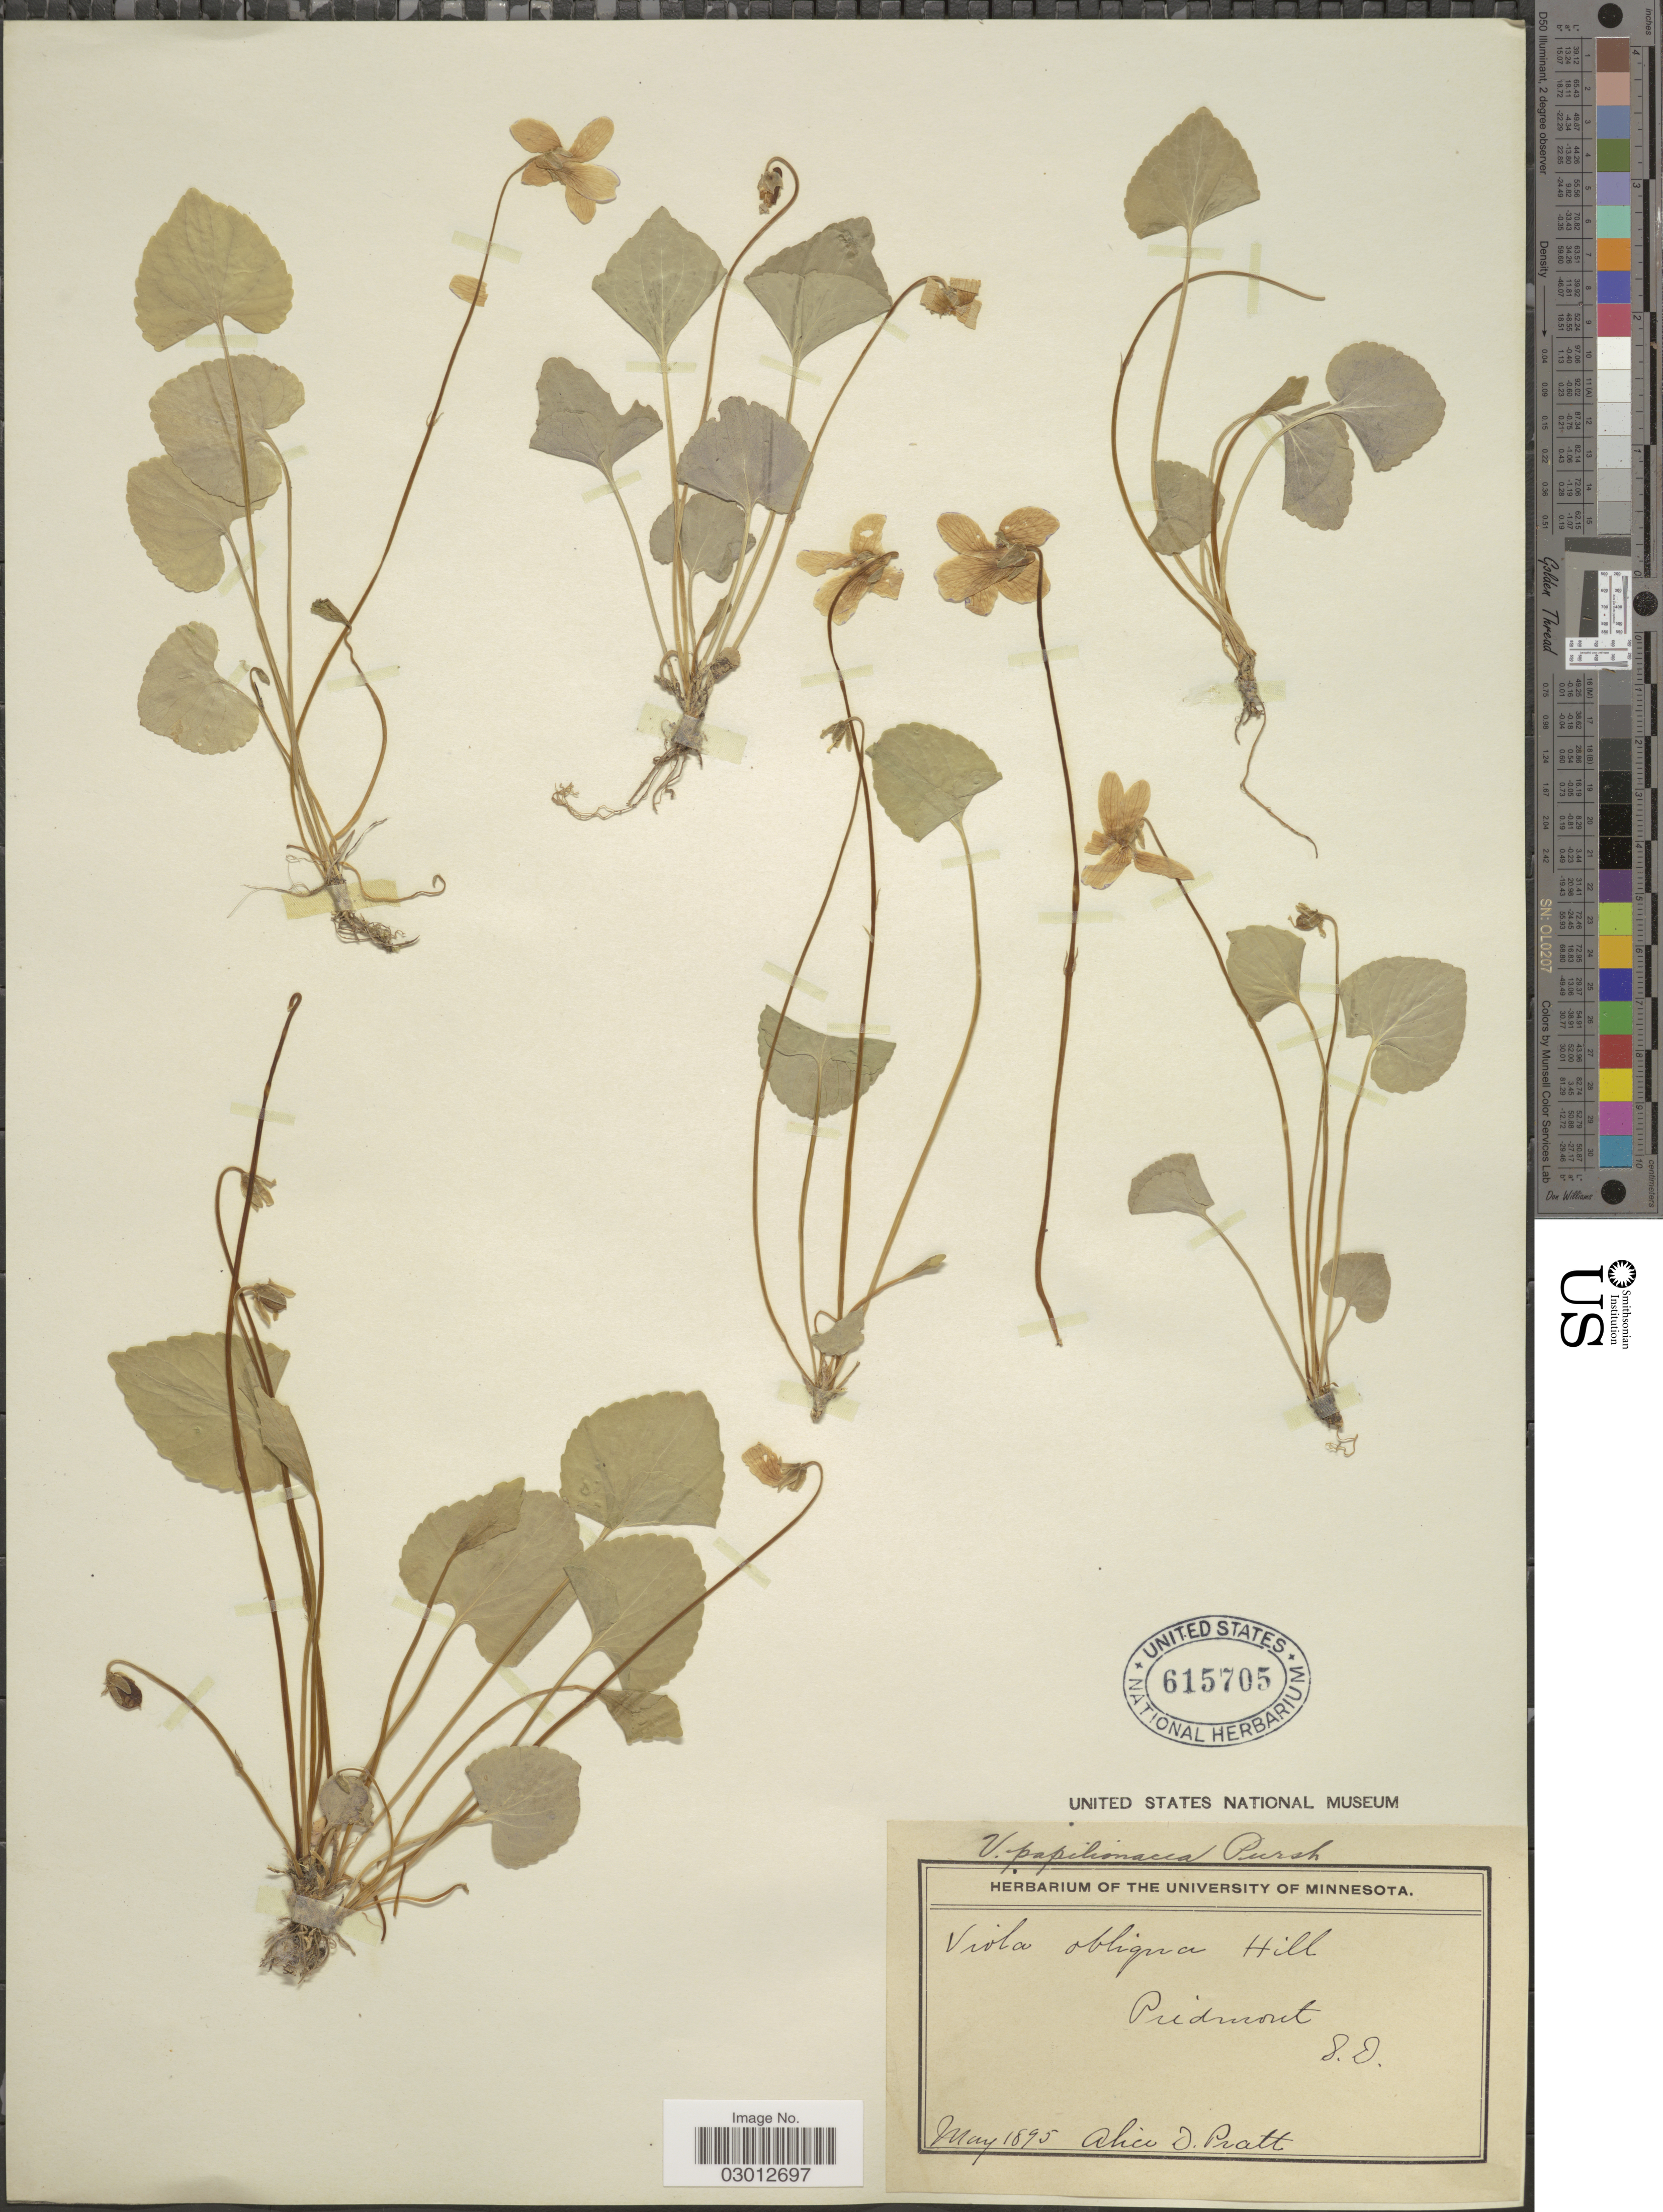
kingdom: Plantae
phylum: Tracheophyta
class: Magnoliopsida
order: Malpighiales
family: Violaceae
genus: Viola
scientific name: Viola papilionacea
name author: Pursh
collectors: A. Pratt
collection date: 1895-05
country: United States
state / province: South Dakota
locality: Piedmont.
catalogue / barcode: US 615705